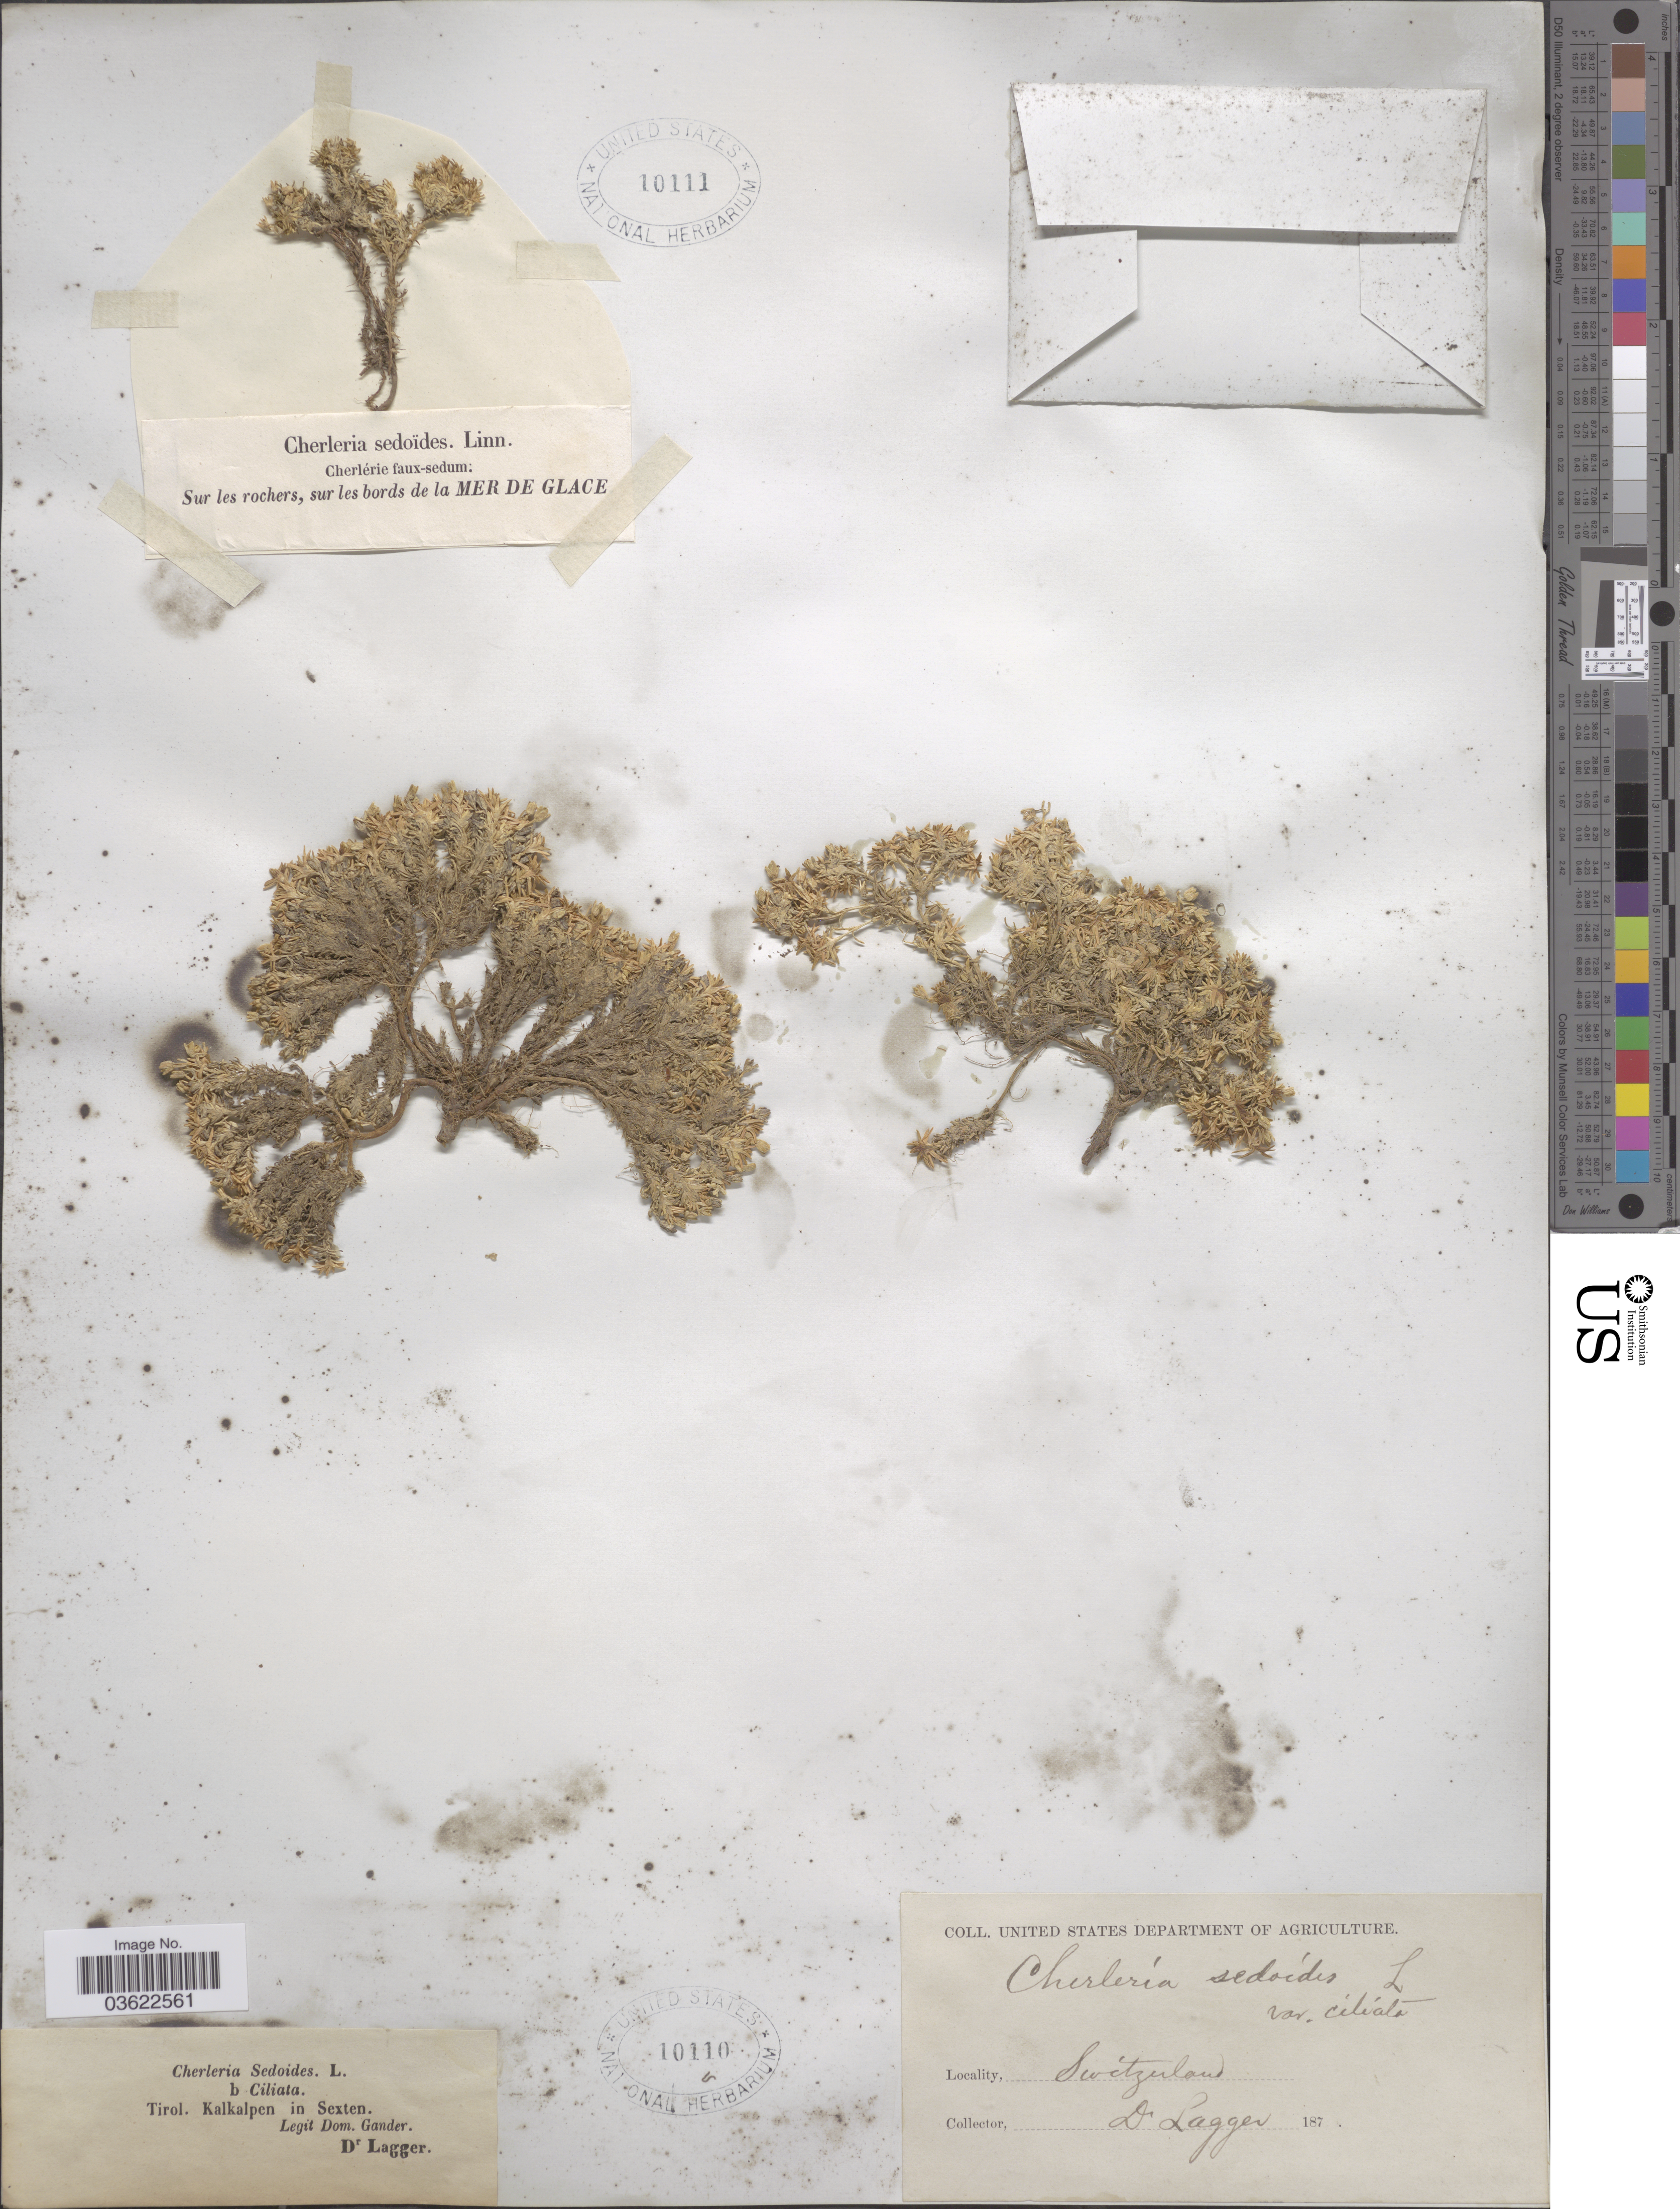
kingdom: Plantae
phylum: Tracheophyta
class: Magnoliopsida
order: Caryophyllales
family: Caryophyllaceae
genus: Cherleria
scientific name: Cherleria sedoides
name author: L.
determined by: Strong, Mark T., (BOT), Smithsonian Institution - National Museum of Natural History (UNITED STATES)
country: France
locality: Sur les bords de la Mer de Glace.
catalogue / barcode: US 10111